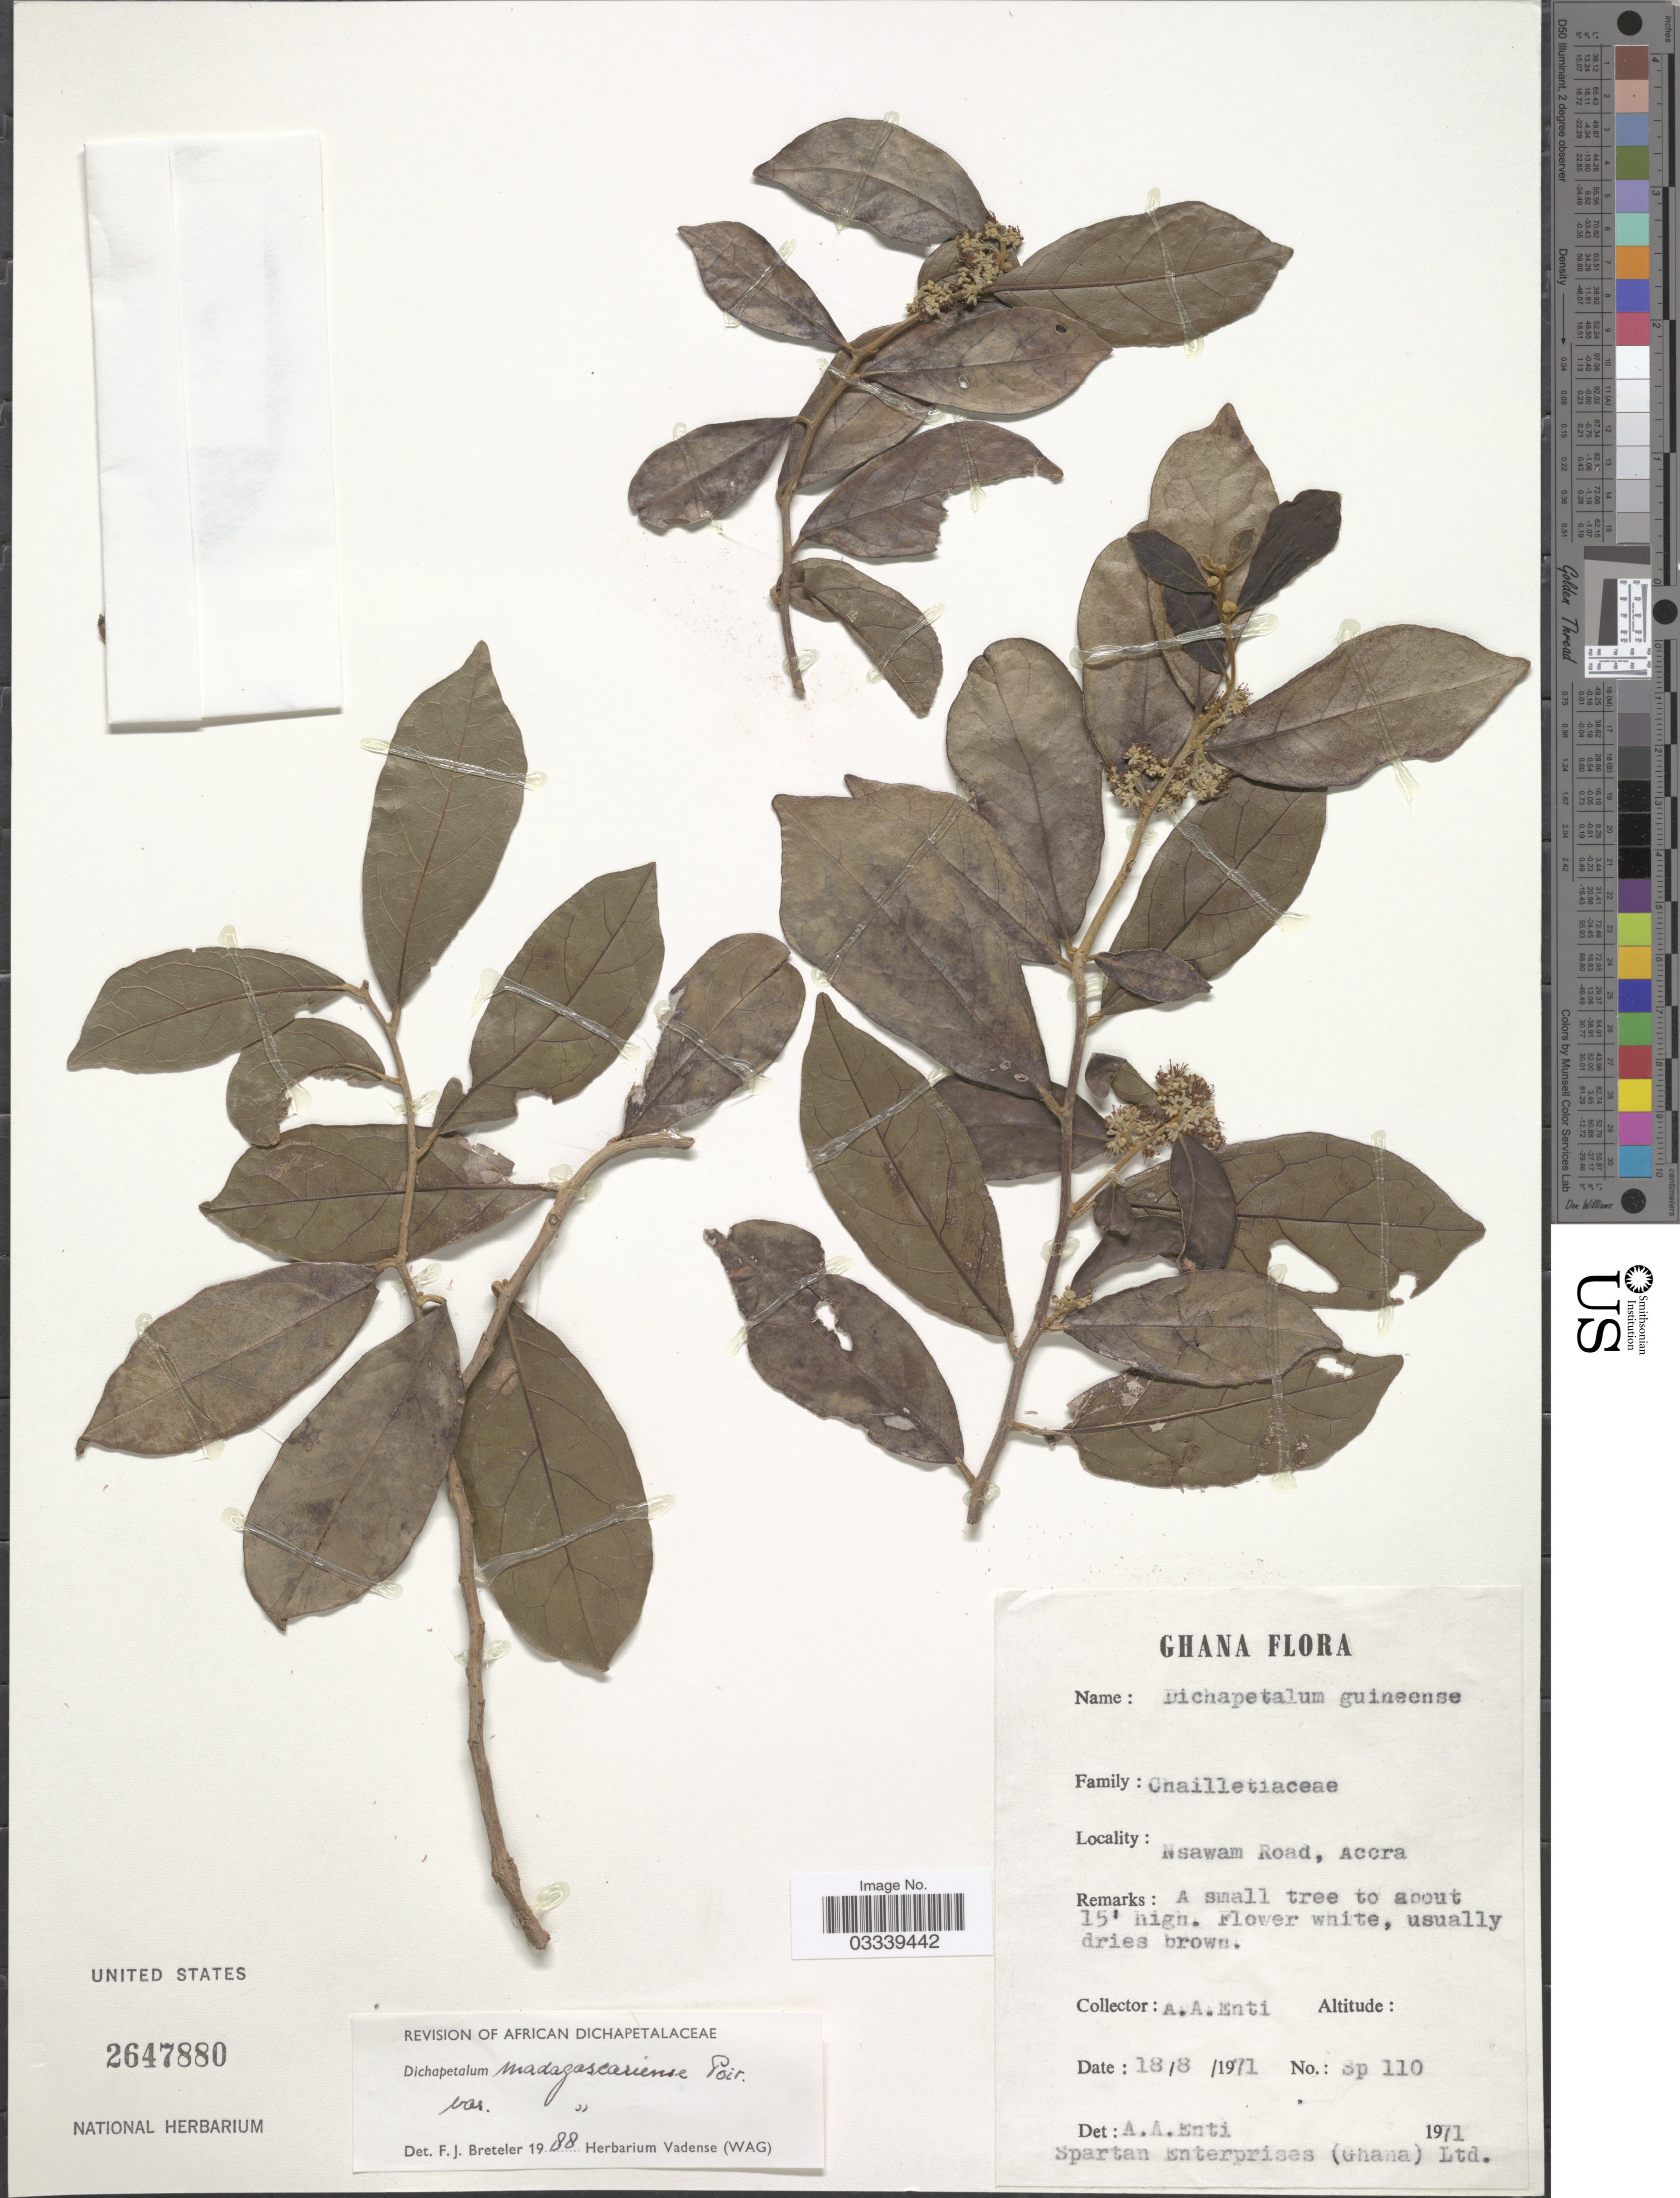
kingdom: Plantae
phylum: Tracheophyta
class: Magnoliopsida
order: Malpighiales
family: Dichapetalaceae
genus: Dichapetalum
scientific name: Dichapetalum madagascariense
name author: Poir.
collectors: A. Enti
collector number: Sp 110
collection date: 1971-08-18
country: Ghana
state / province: Greater Accra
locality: Nsawam Road, Accra.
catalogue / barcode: US 2647880